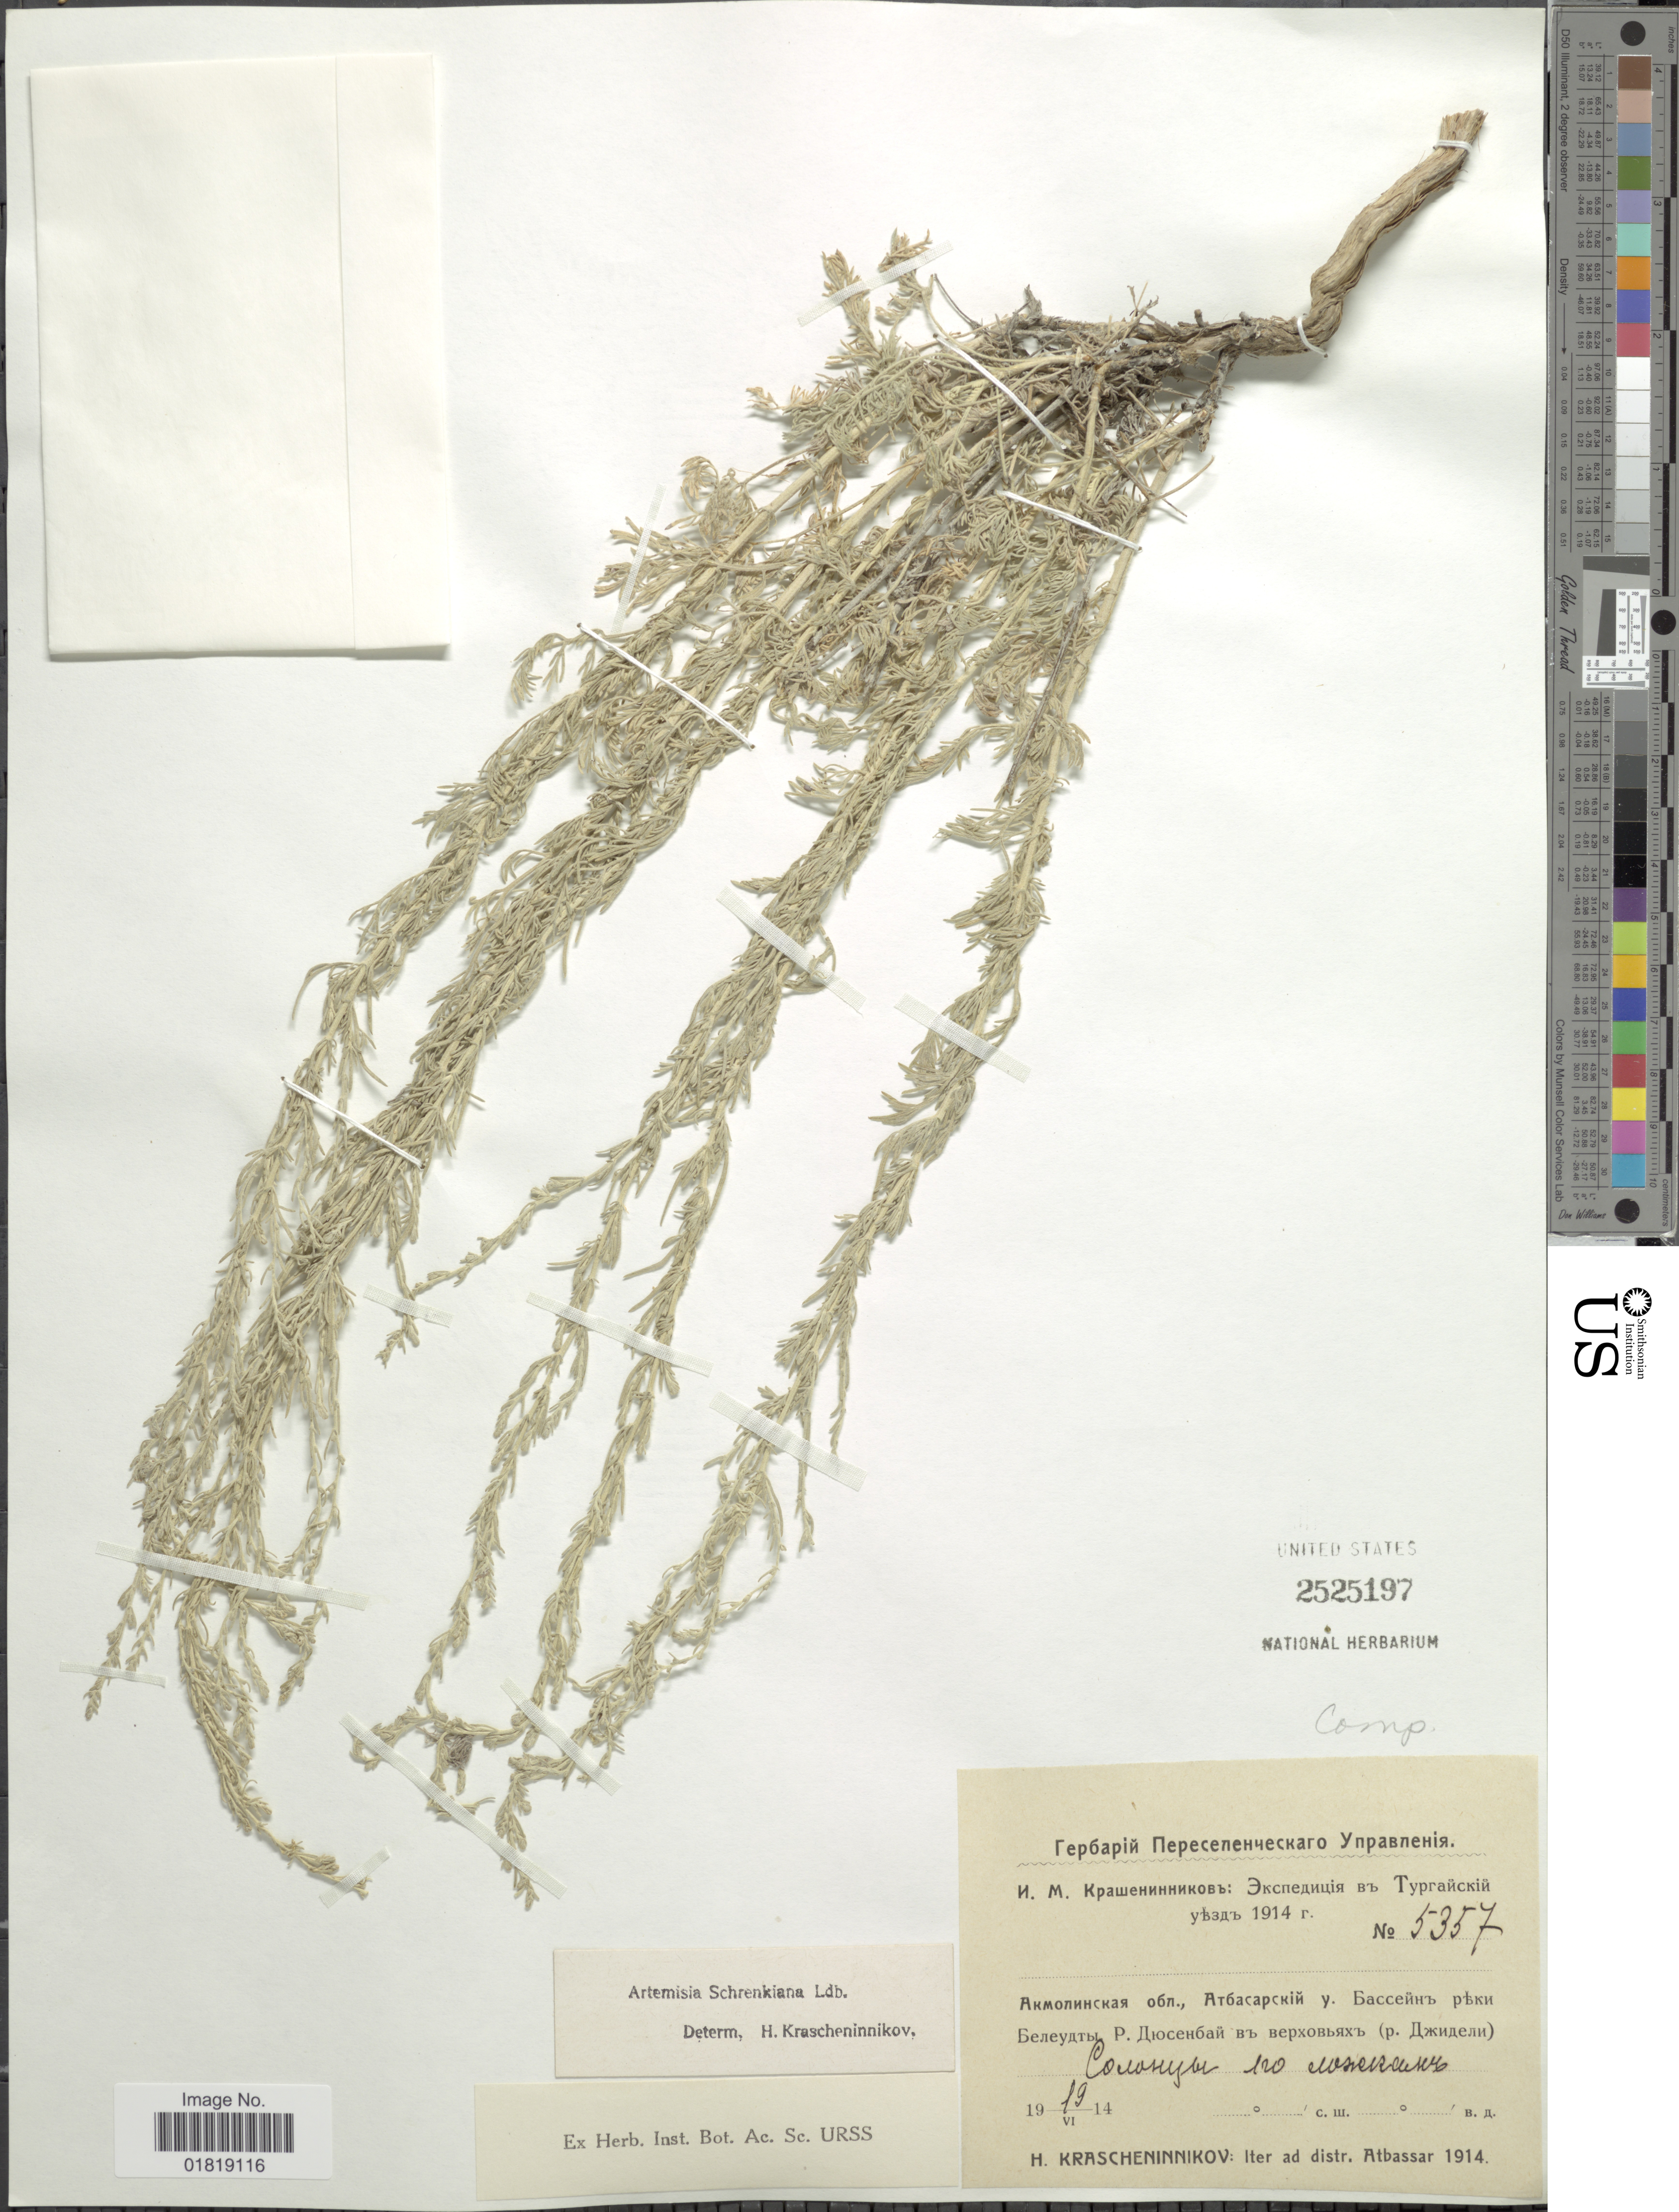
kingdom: Plantae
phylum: Tracheophyta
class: Magnoliopsida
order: Asterales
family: Asteraceae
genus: Artemisia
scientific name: Artemisia schrenkiana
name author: Ledeb.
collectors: H. Krascheninnikov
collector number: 5357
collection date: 1914-06-19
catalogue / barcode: US 2525197